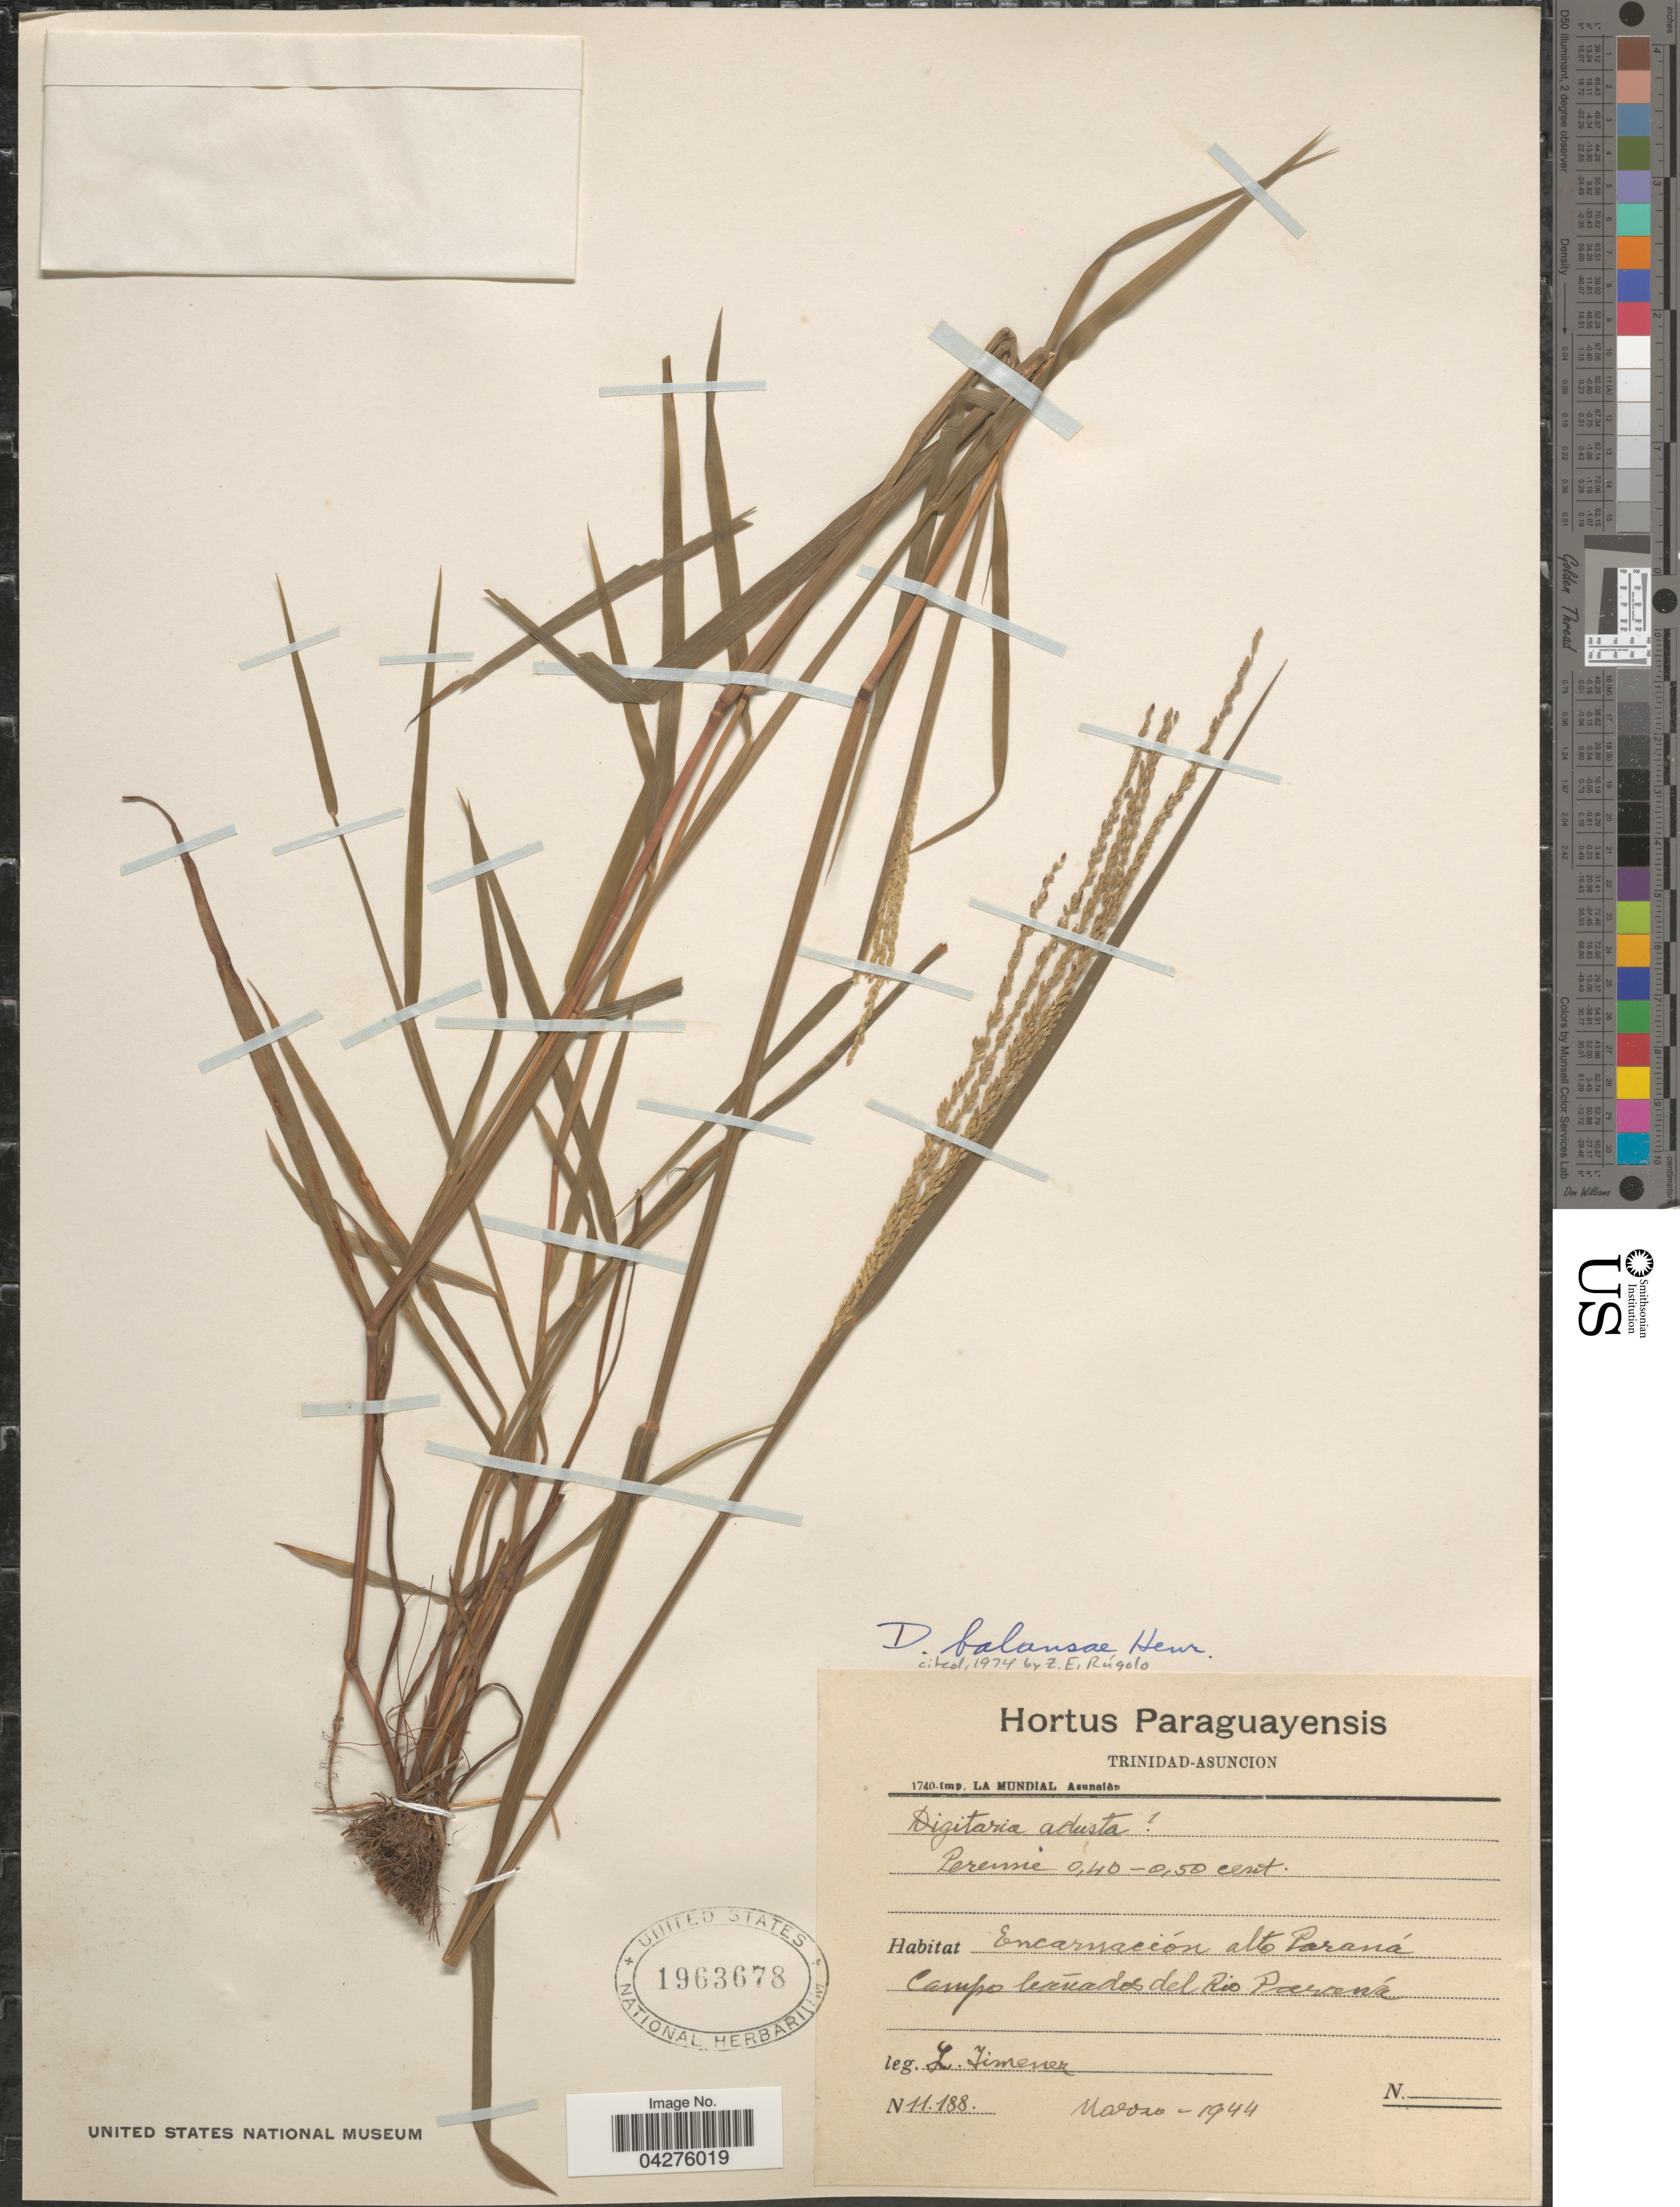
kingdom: Plantae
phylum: Tracheophyta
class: Liliopsida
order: Poales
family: Poaceae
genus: Digitaria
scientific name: Digitaria balansae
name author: Henr.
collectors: L. Jiménez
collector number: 11188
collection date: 1944-03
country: Paraguay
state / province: Alto Parana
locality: Encarnación alto Paraná. Campo bañados del Rio Paraná.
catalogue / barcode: US 1963678